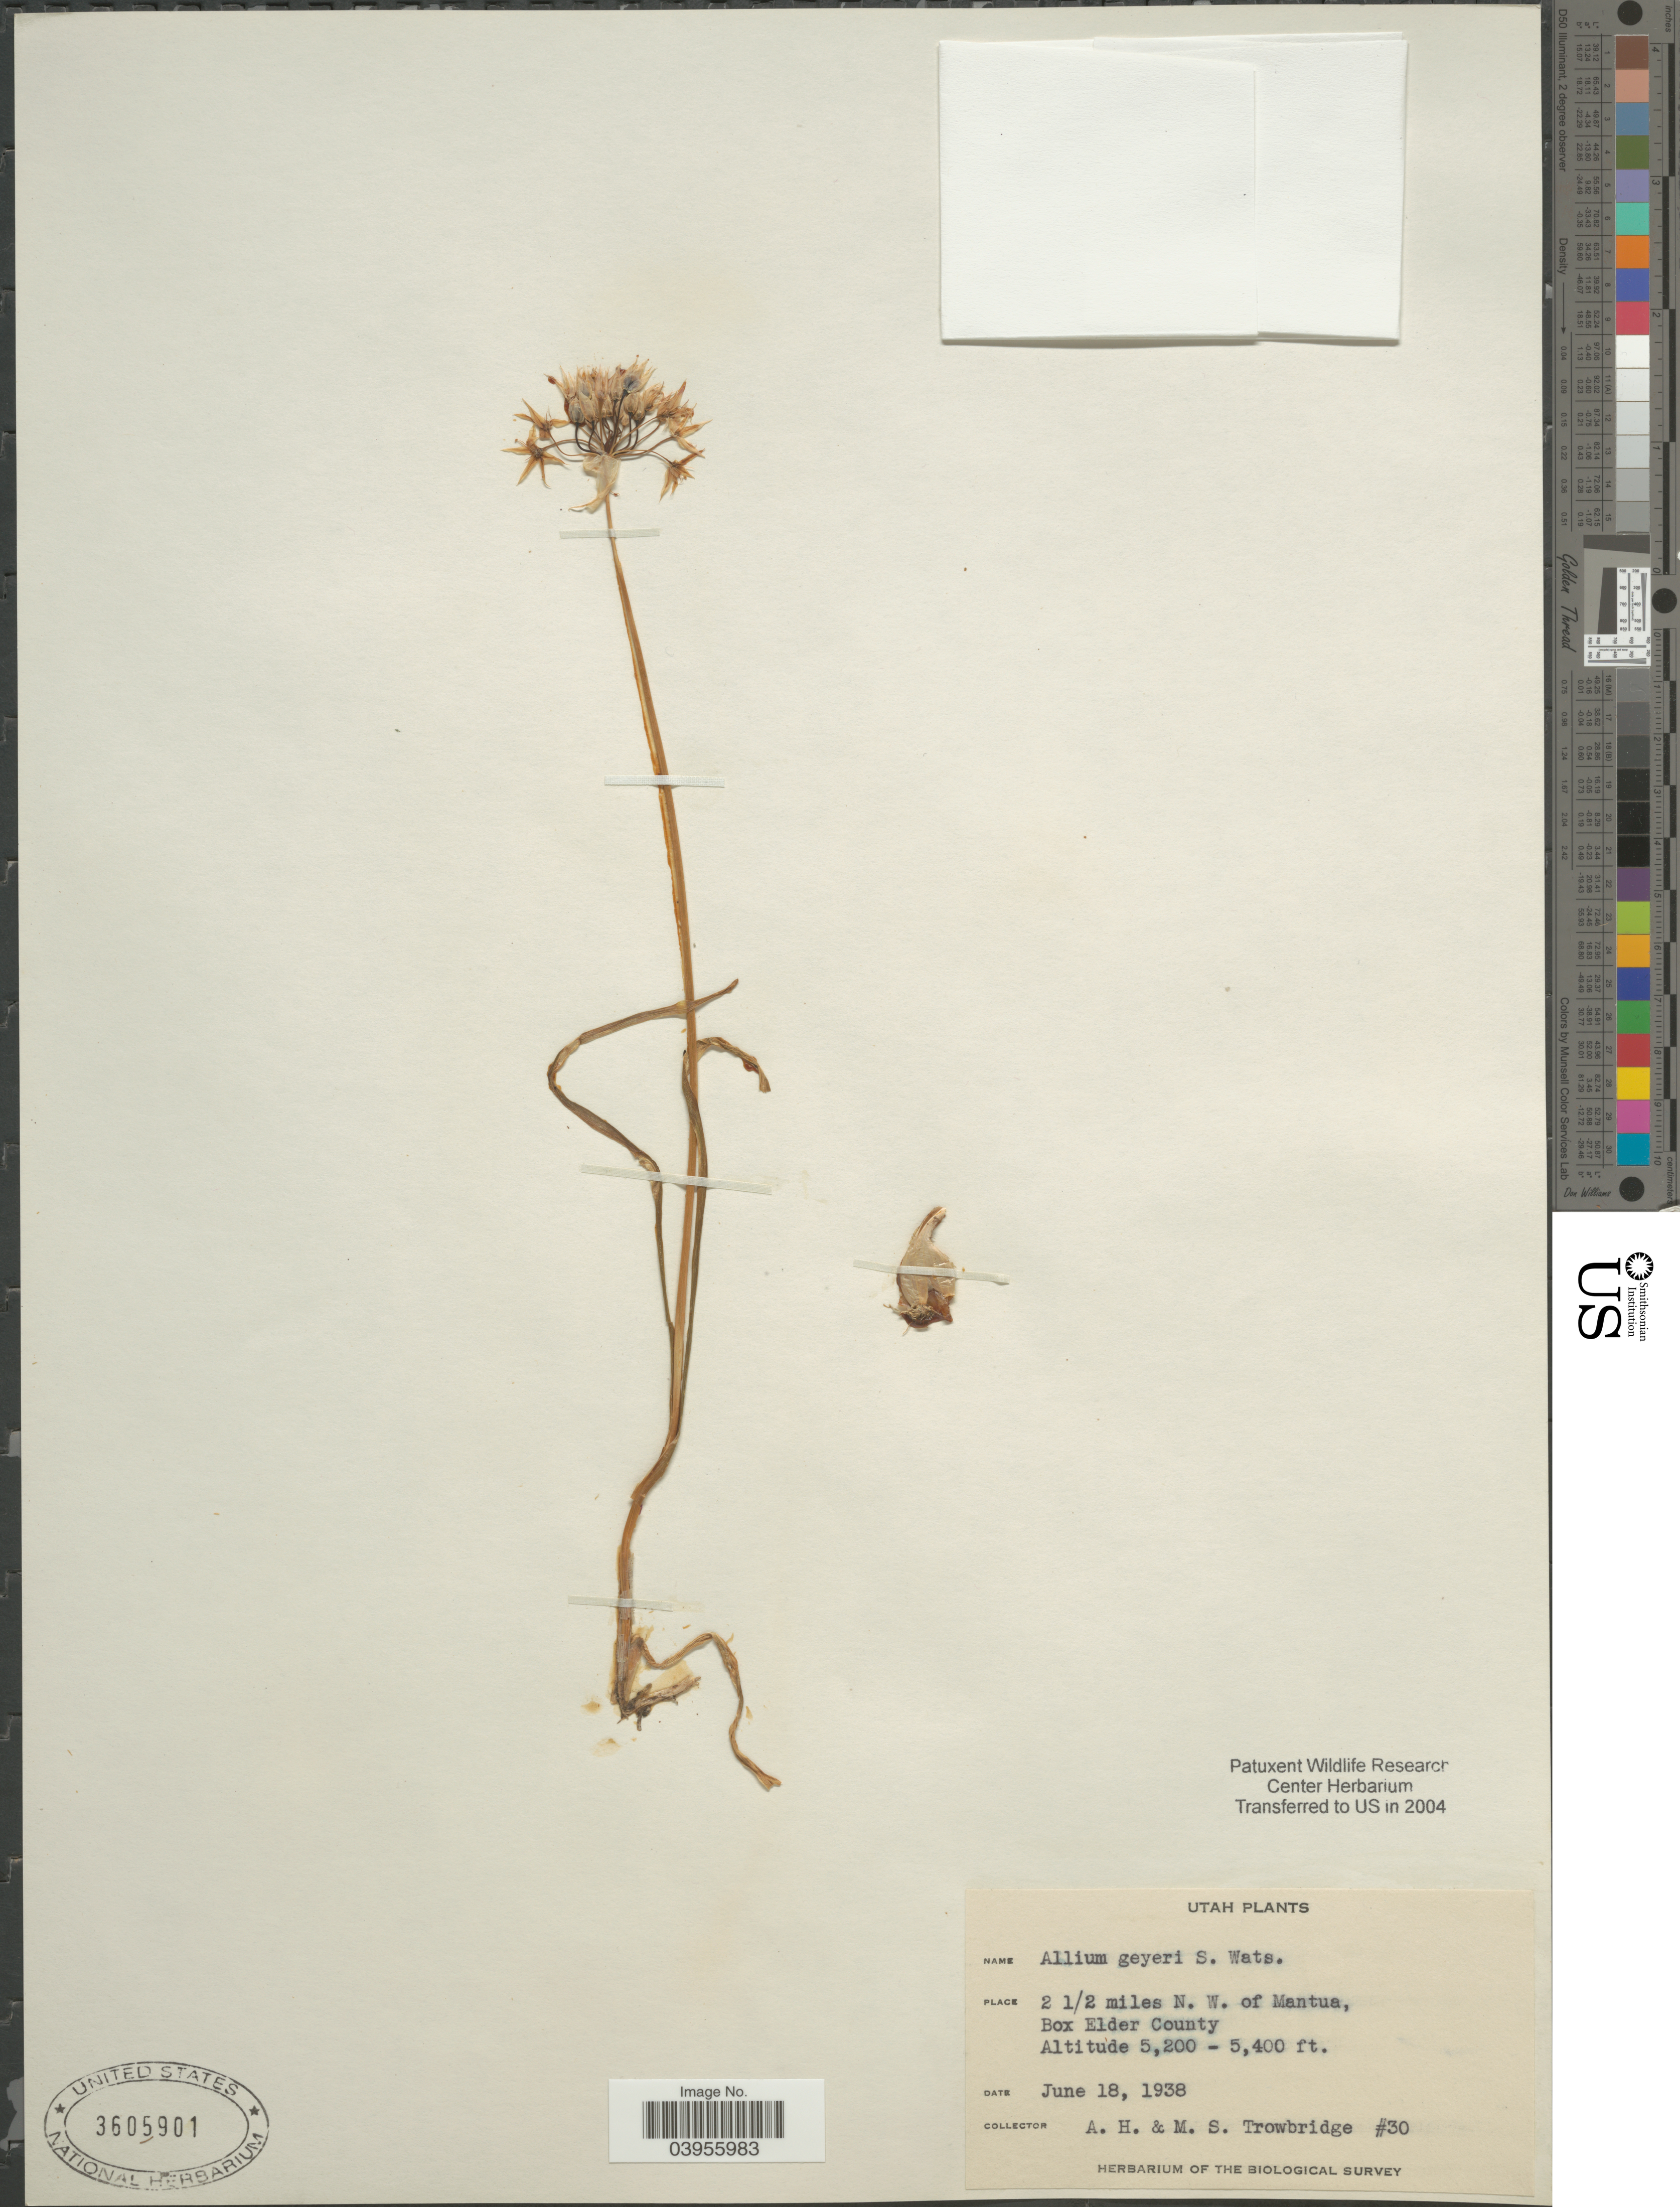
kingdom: Plantae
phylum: Tracheophyta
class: Liliopsida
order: Asparagales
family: Amaryllidaceae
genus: Allium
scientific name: Allium geyeri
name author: S. Watson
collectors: A. H. Trowbridge & M. Trowbridge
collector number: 30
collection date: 1938-06-18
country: United States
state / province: Utah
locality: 2 1/2 miles N.W. of Mantua, Box Elder County.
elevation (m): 1585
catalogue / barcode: US 3605901